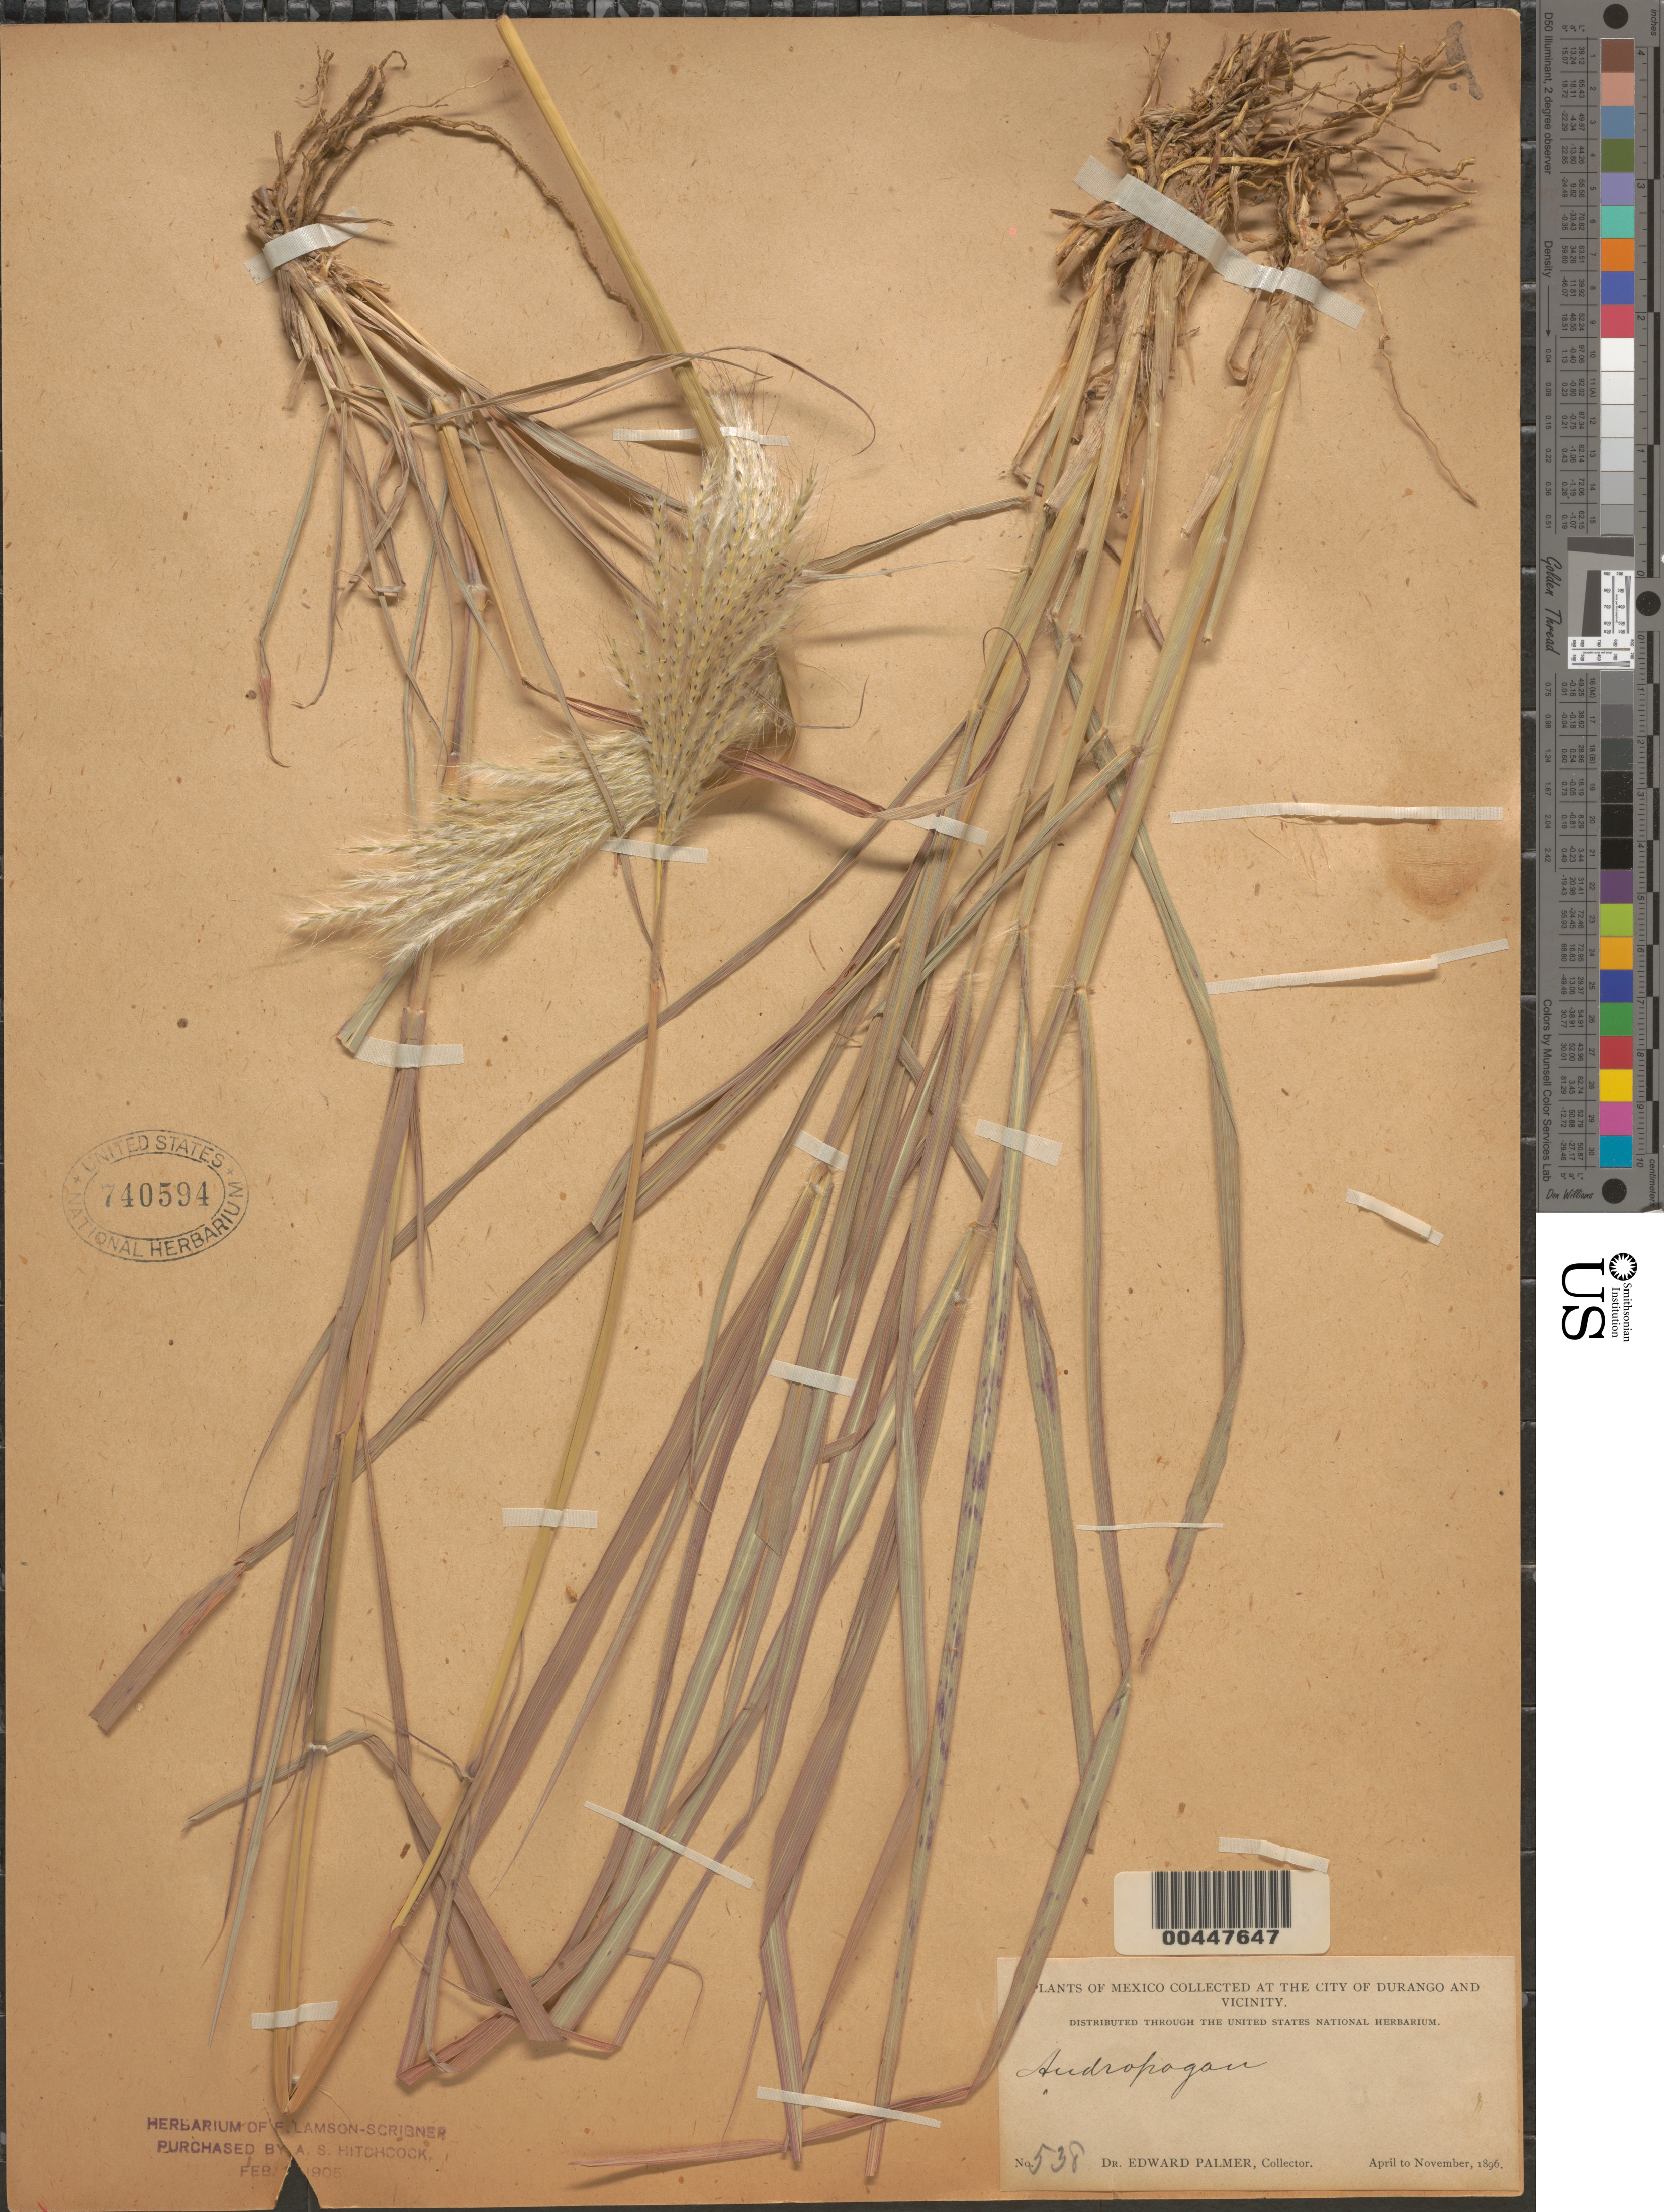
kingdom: Plantae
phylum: Tracheophyta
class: Liliopsida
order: Poales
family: Poaceae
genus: Andropogon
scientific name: Andropogon barbinodis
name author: Lag.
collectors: E. Palmer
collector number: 538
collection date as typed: Apr 1896 to Nov 1896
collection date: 1896-04/1896-11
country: Mexico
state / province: Durango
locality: Durango and vicinity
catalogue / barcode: US 740594